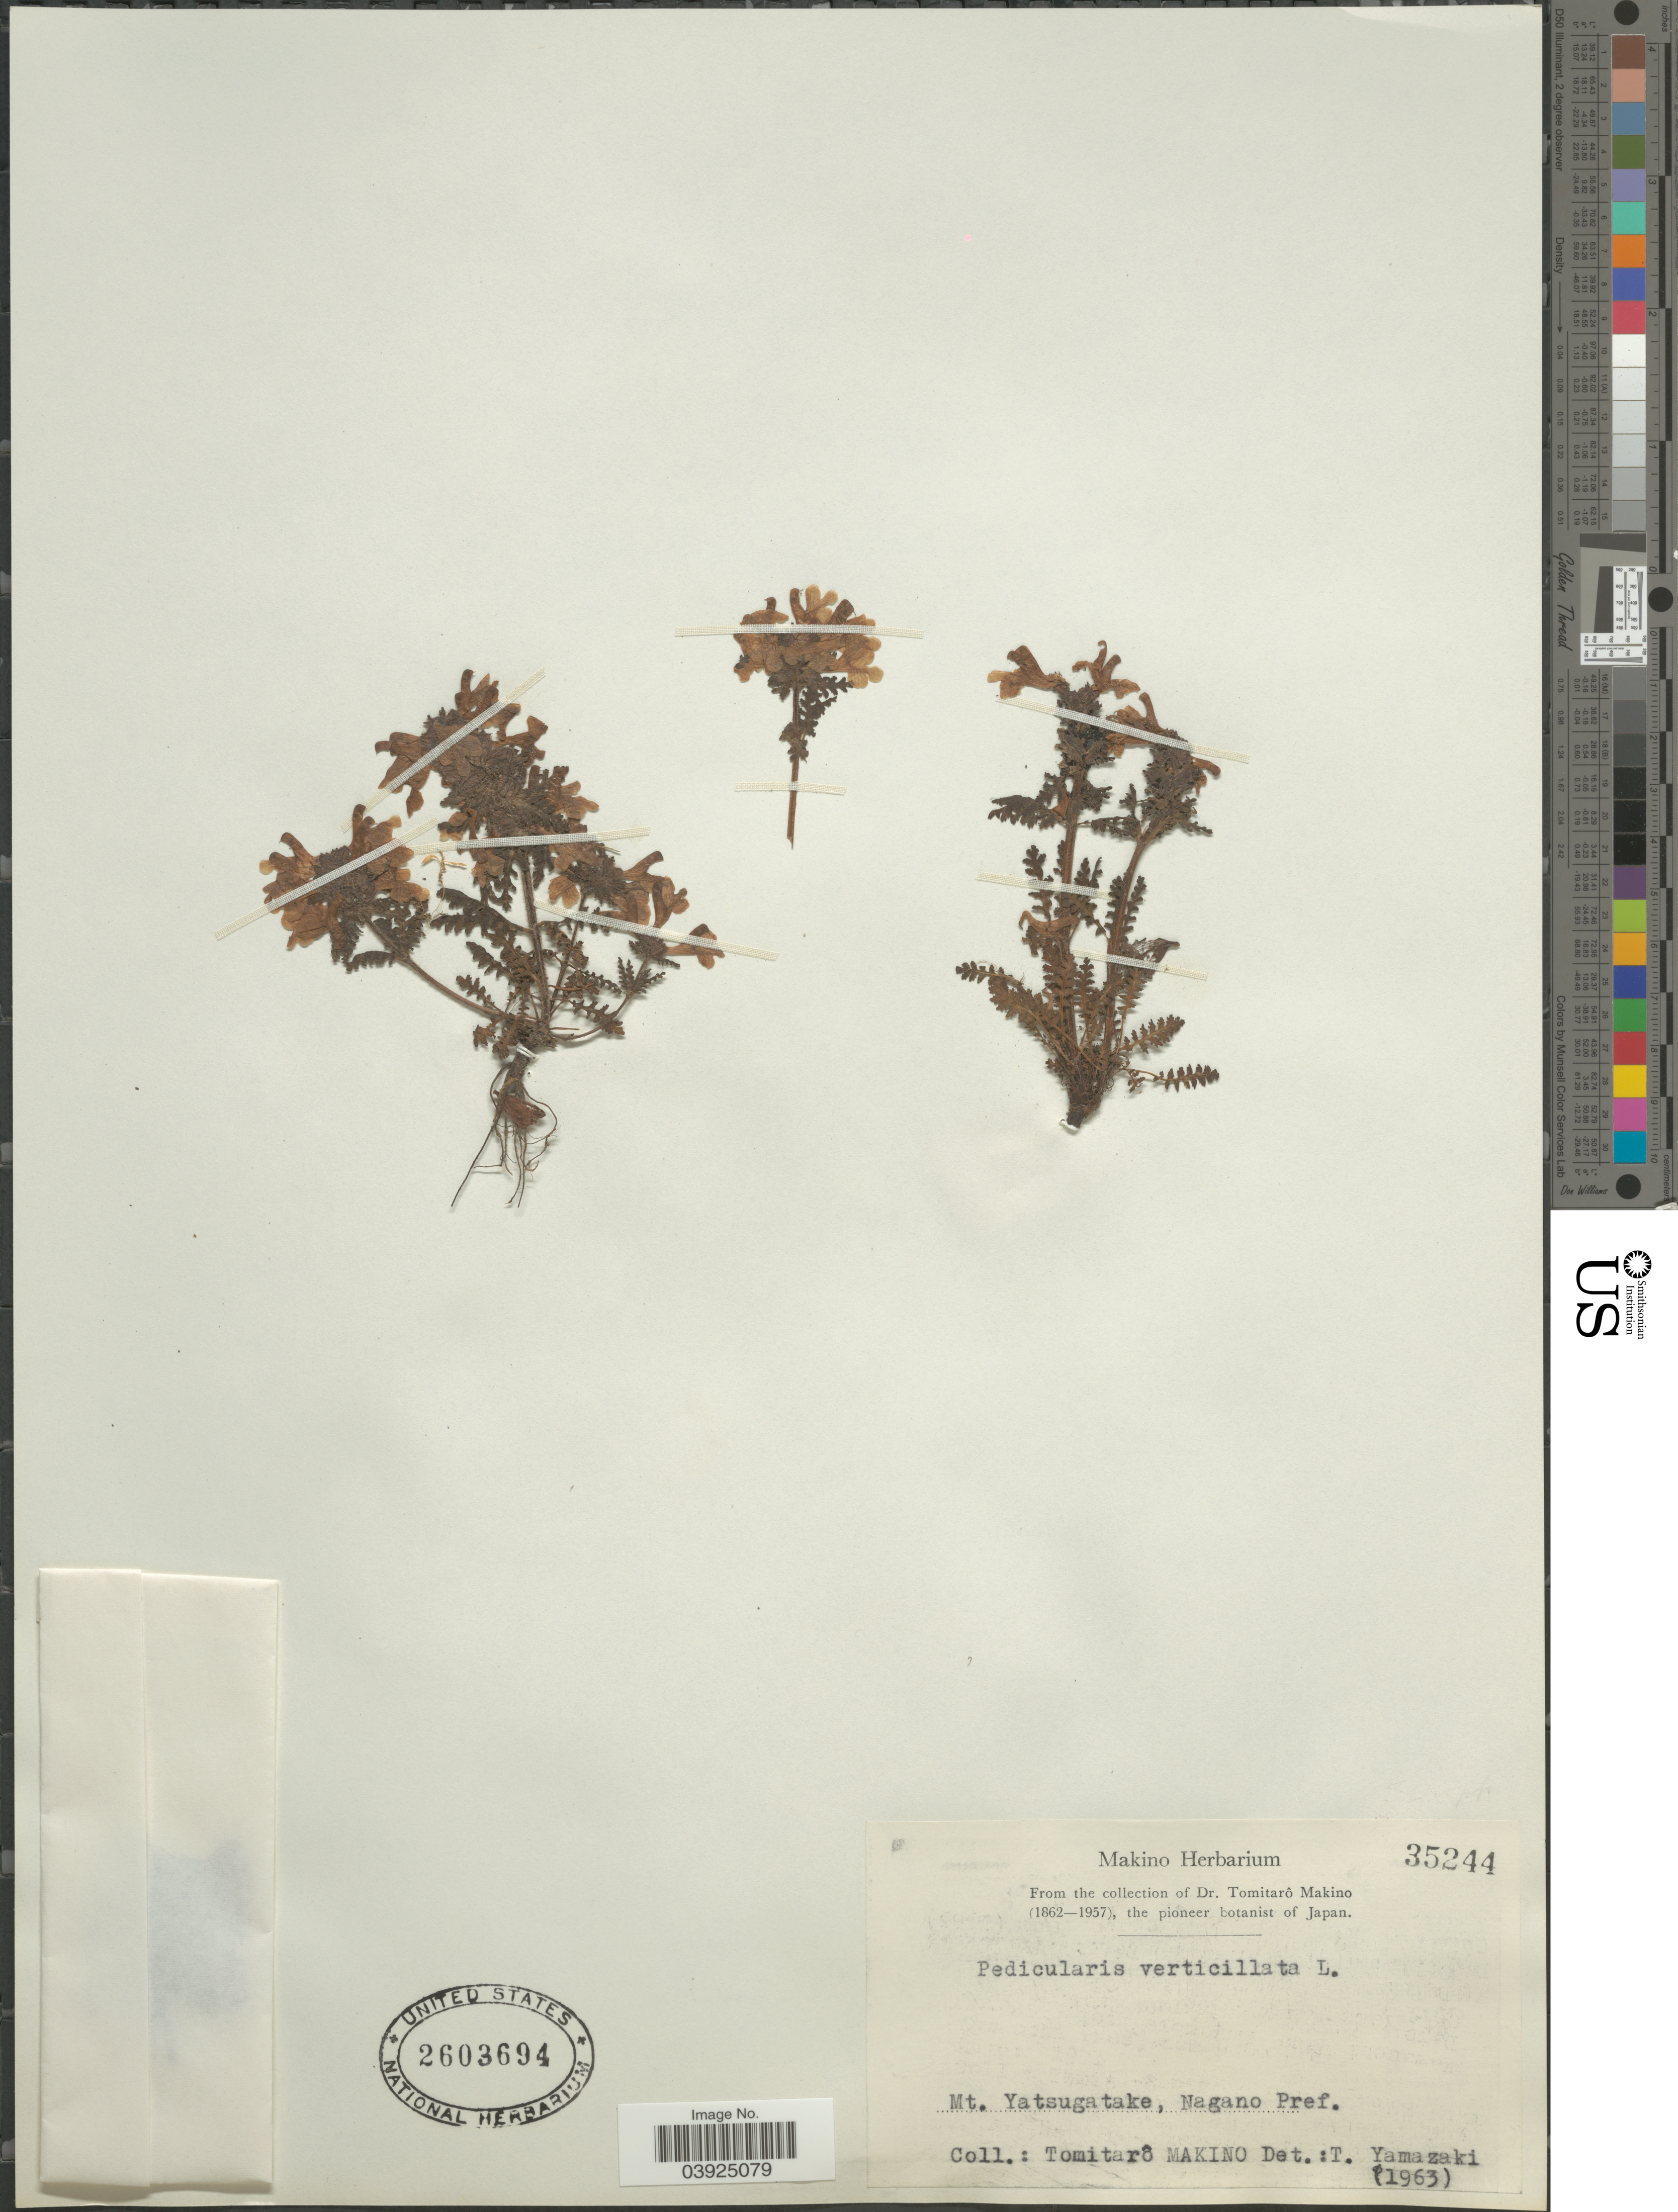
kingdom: Plantae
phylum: Tracheophyta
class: Magnoliopsida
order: Lamiales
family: Orobanchaceae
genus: Pedicularis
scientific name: Pedicularis verticillata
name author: L.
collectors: T. Makino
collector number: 35244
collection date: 1862/1957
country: Japan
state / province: Nagano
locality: Mt. Yatsugatake, Nagano Pref.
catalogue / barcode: US 2603694